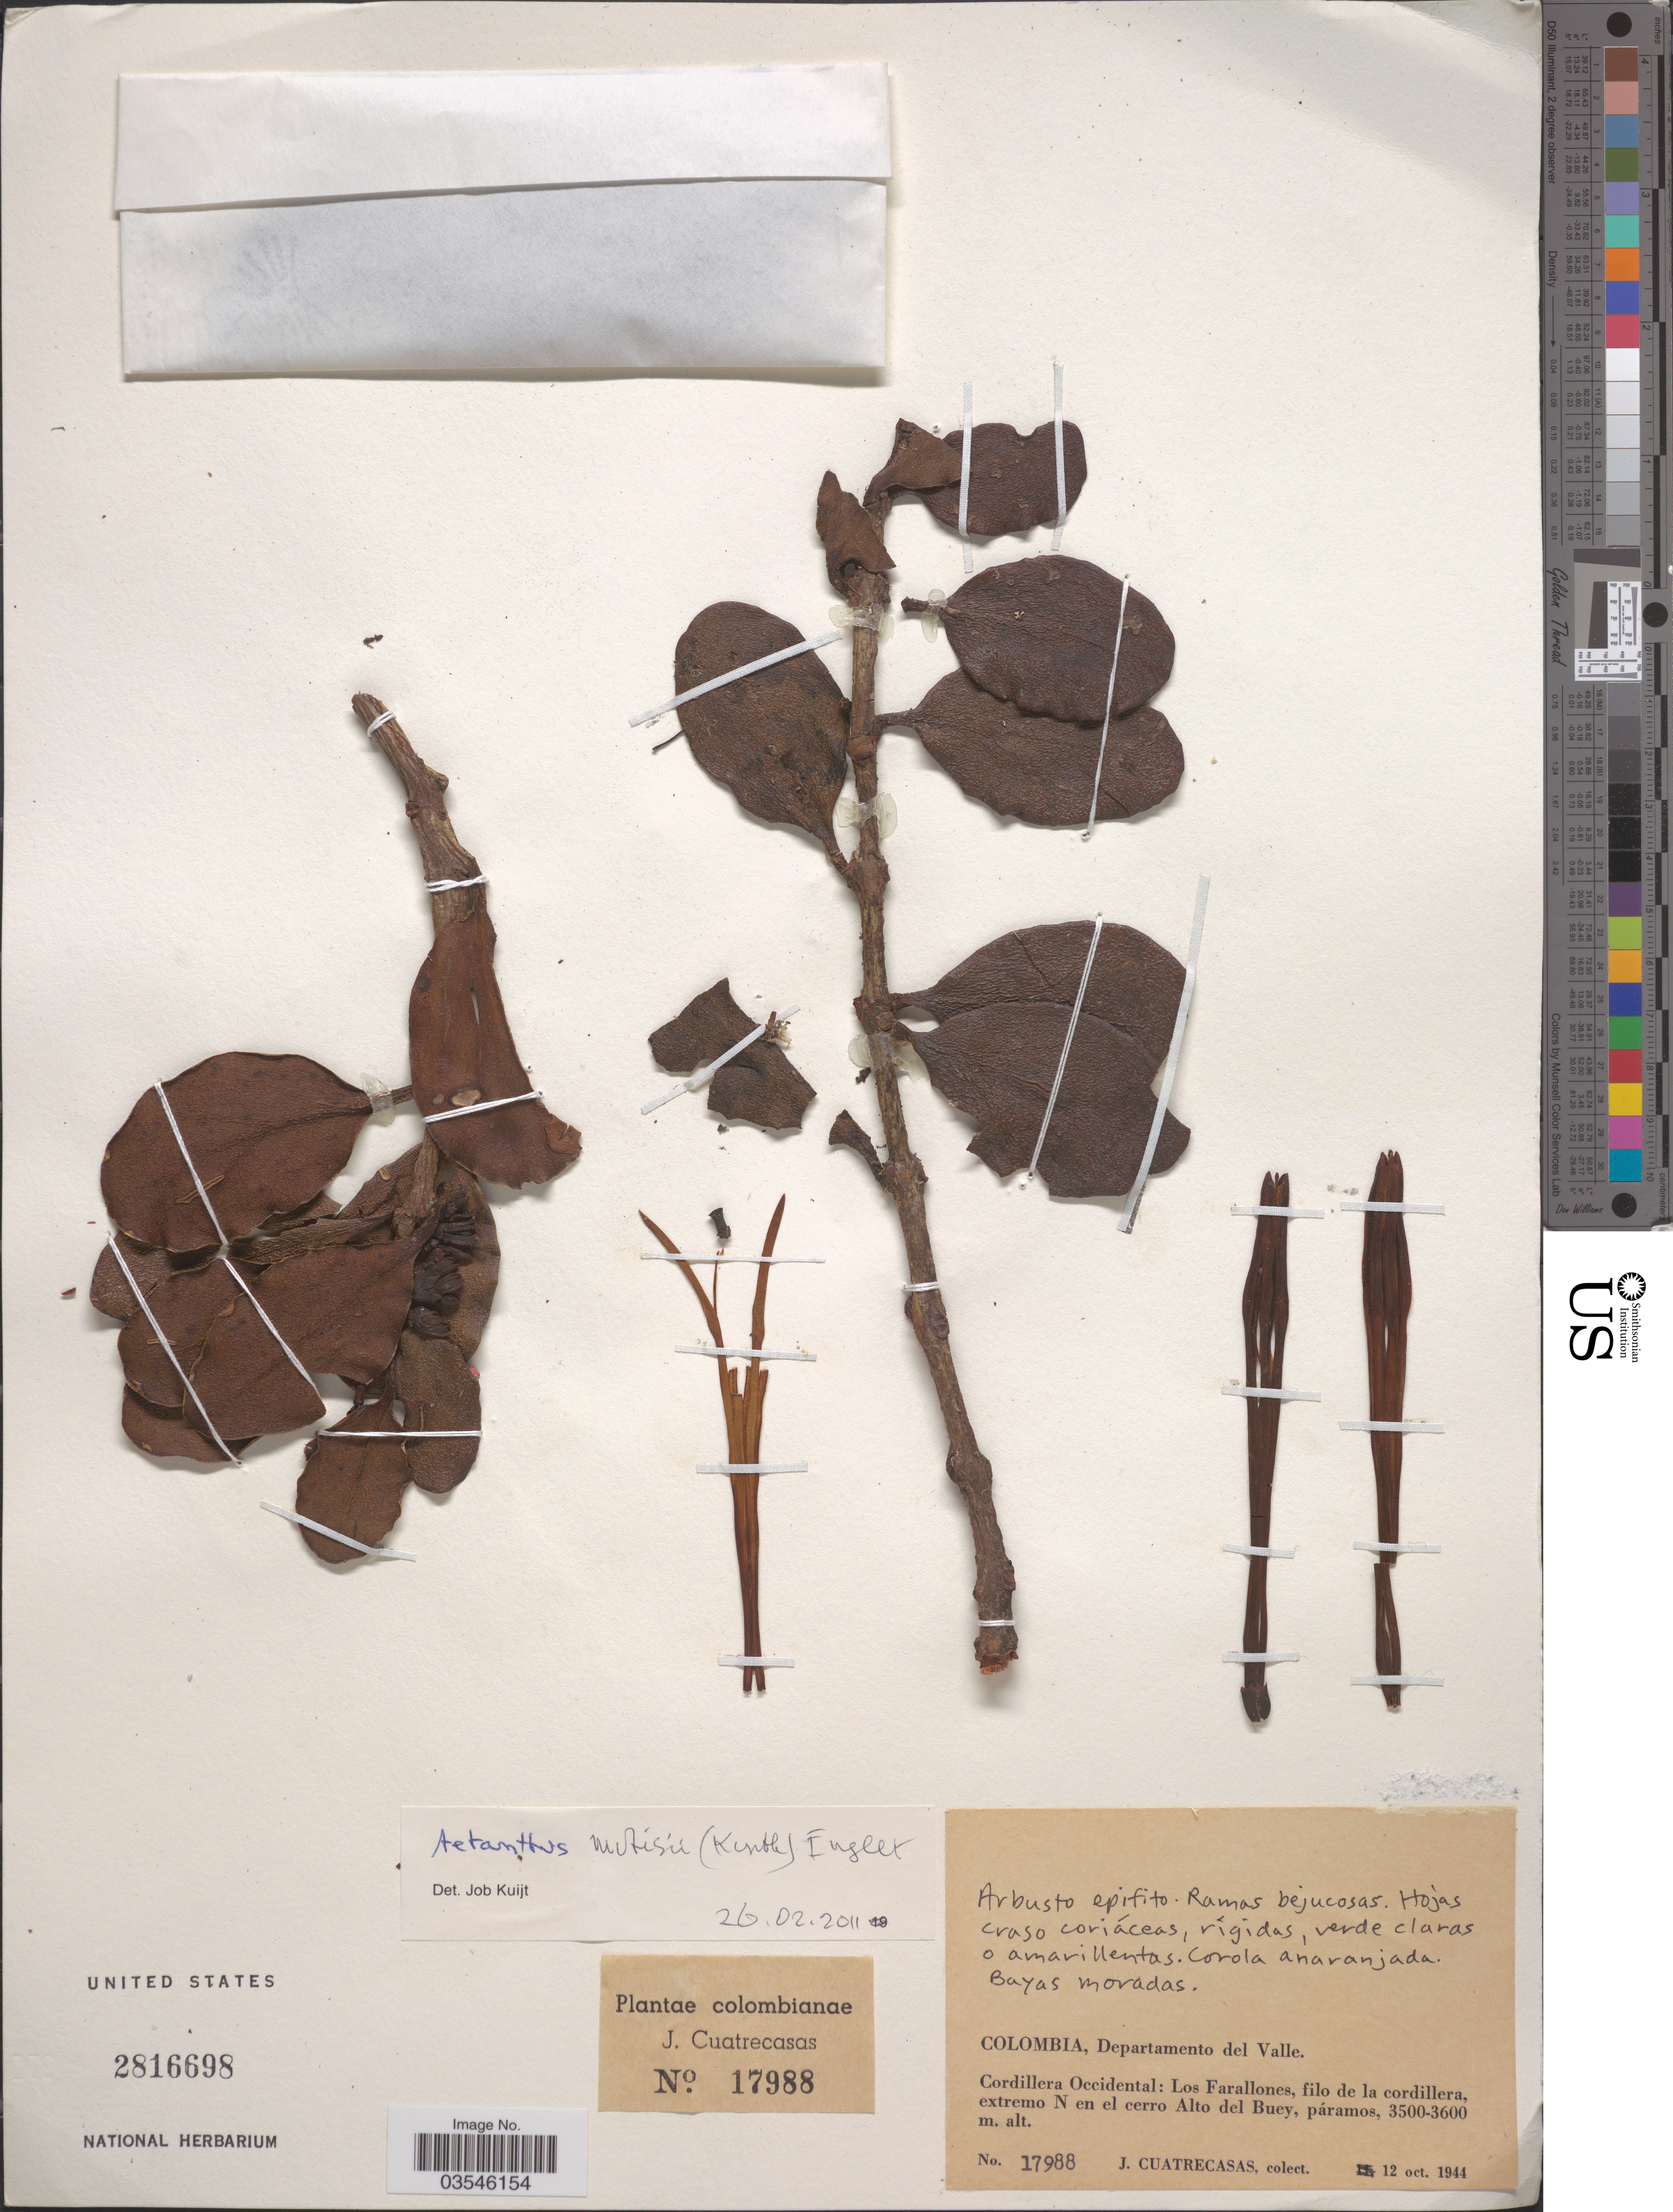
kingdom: Plantae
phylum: Tracheophyta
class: Magnoliopsida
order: Santalales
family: Loranthaceae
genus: Aetanthus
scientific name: Aetanthus mutisii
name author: (Kunth) Engl.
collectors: J. Cuatrecasas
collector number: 17988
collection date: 1944-10-12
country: Colombia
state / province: Valle del Cauca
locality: Departamento del Valle. Cordillera Occidental: Los Farallones, filo de la cordillera, extremo N en el cerro Alto del Buey, páramos.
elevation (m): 3500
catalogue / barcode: US 2816698